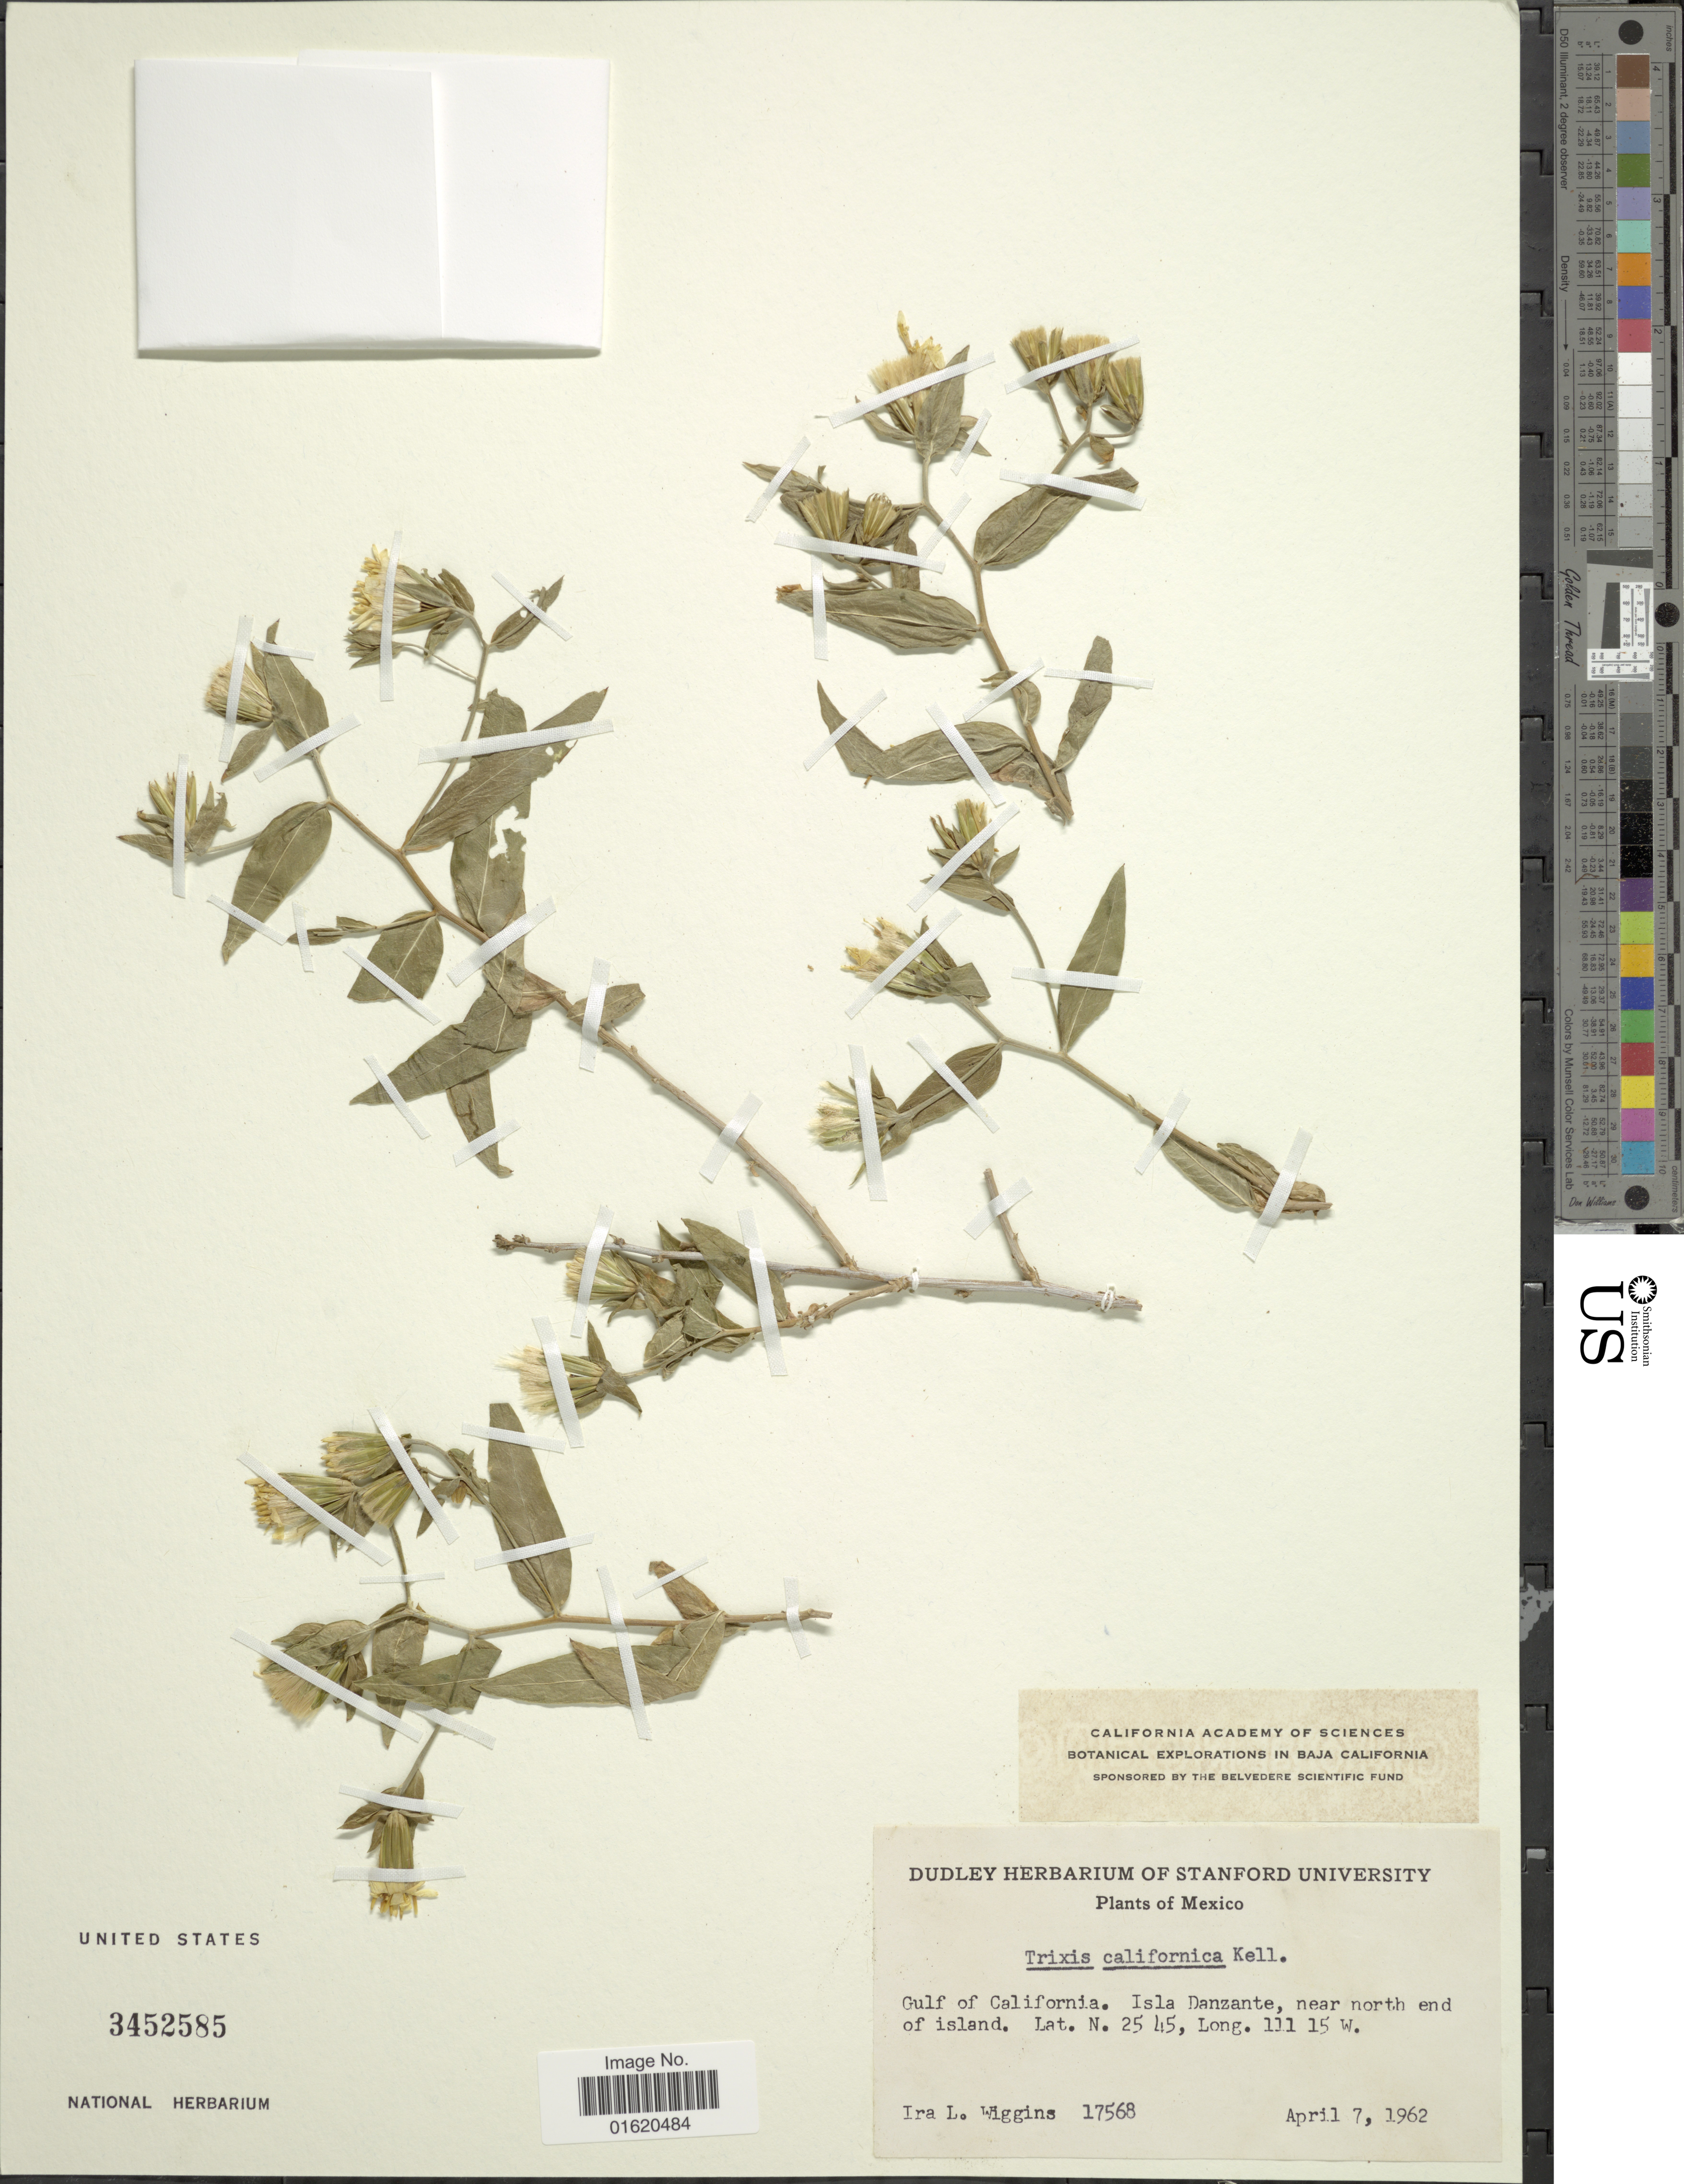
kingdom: Plantae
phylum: Tracheophyta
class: Magnoliopsida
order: Asterales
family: Asteraceae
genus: Trixis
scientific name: Trixis californica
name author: Kellogg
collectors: I. L. Wiggins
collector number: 17568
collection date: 1962-04-07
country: Mexico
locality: Gulf of California, Isla Danzante, neart north end of island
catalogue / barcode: US 3452585